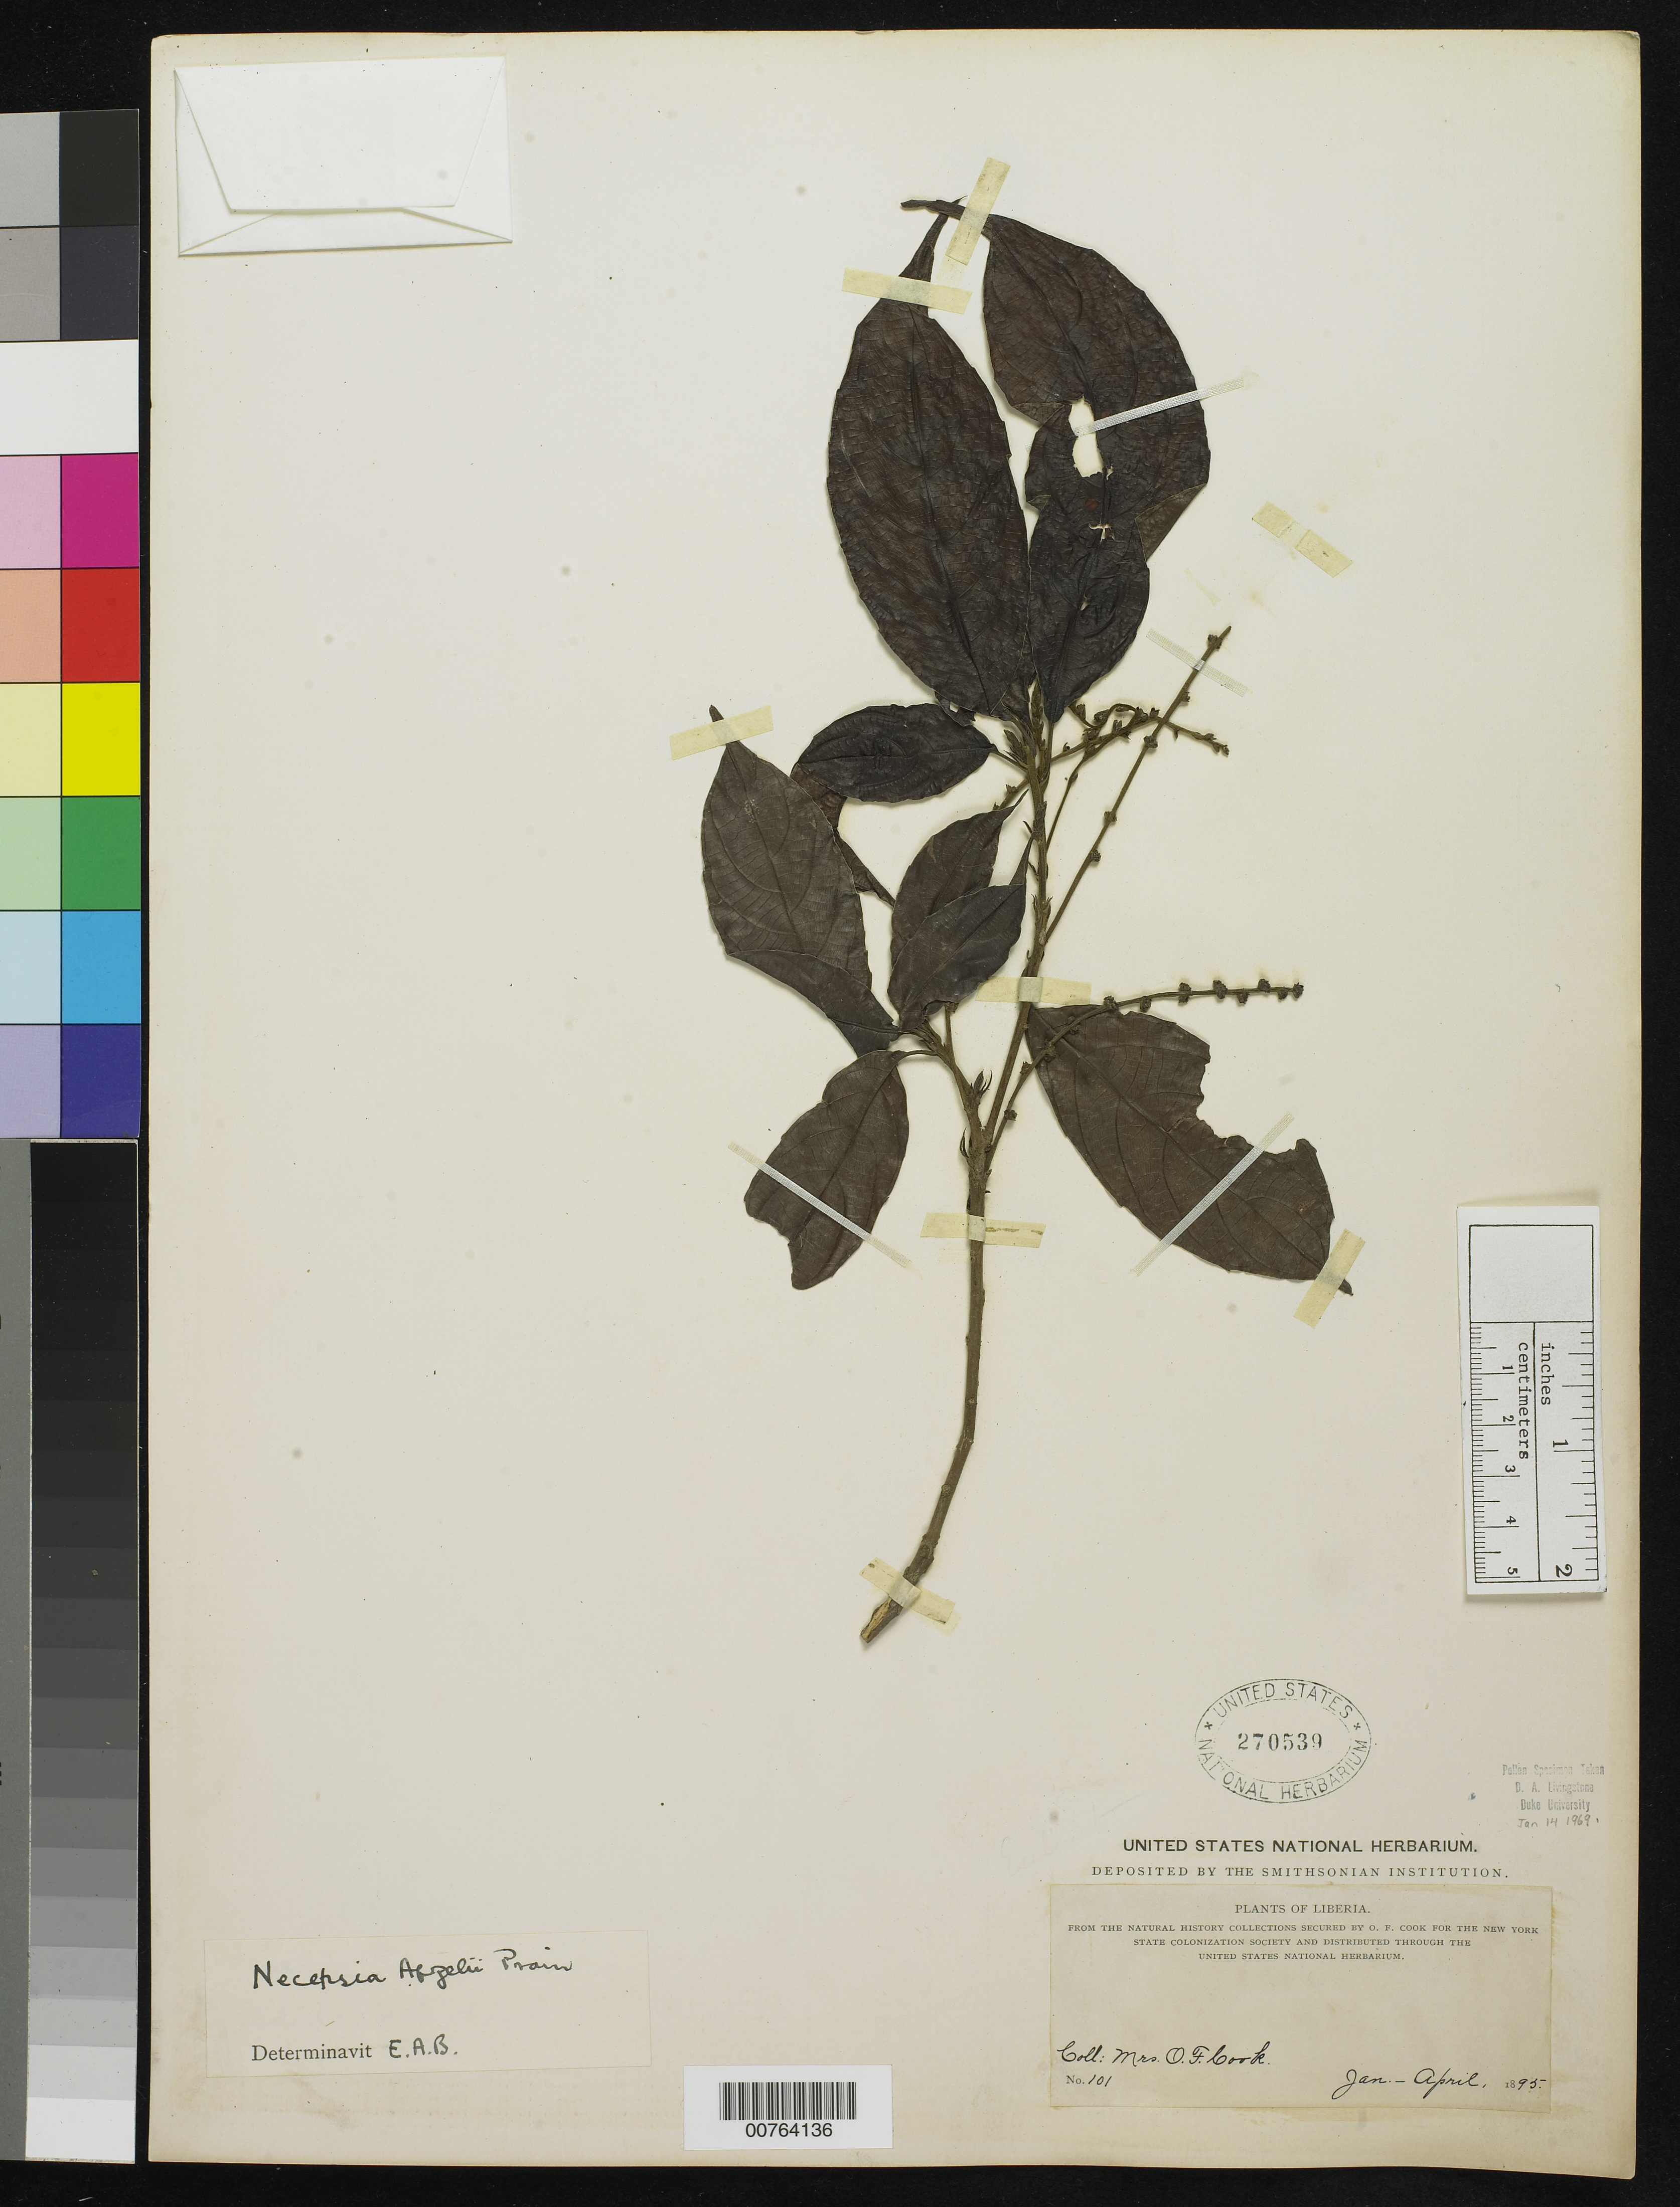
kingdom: Plantae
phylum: Tracheophyta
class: Magnoliopsida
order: Malpighiales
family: Euphorbiaceae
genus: Necepsia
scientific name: Necepsia afzelii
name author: Prain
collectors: Alice C. Cook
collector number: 101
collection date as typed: Jan 1895 to -- Apr 1895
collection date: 1895-01/1895-04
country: Liberia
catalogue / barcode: US 270539